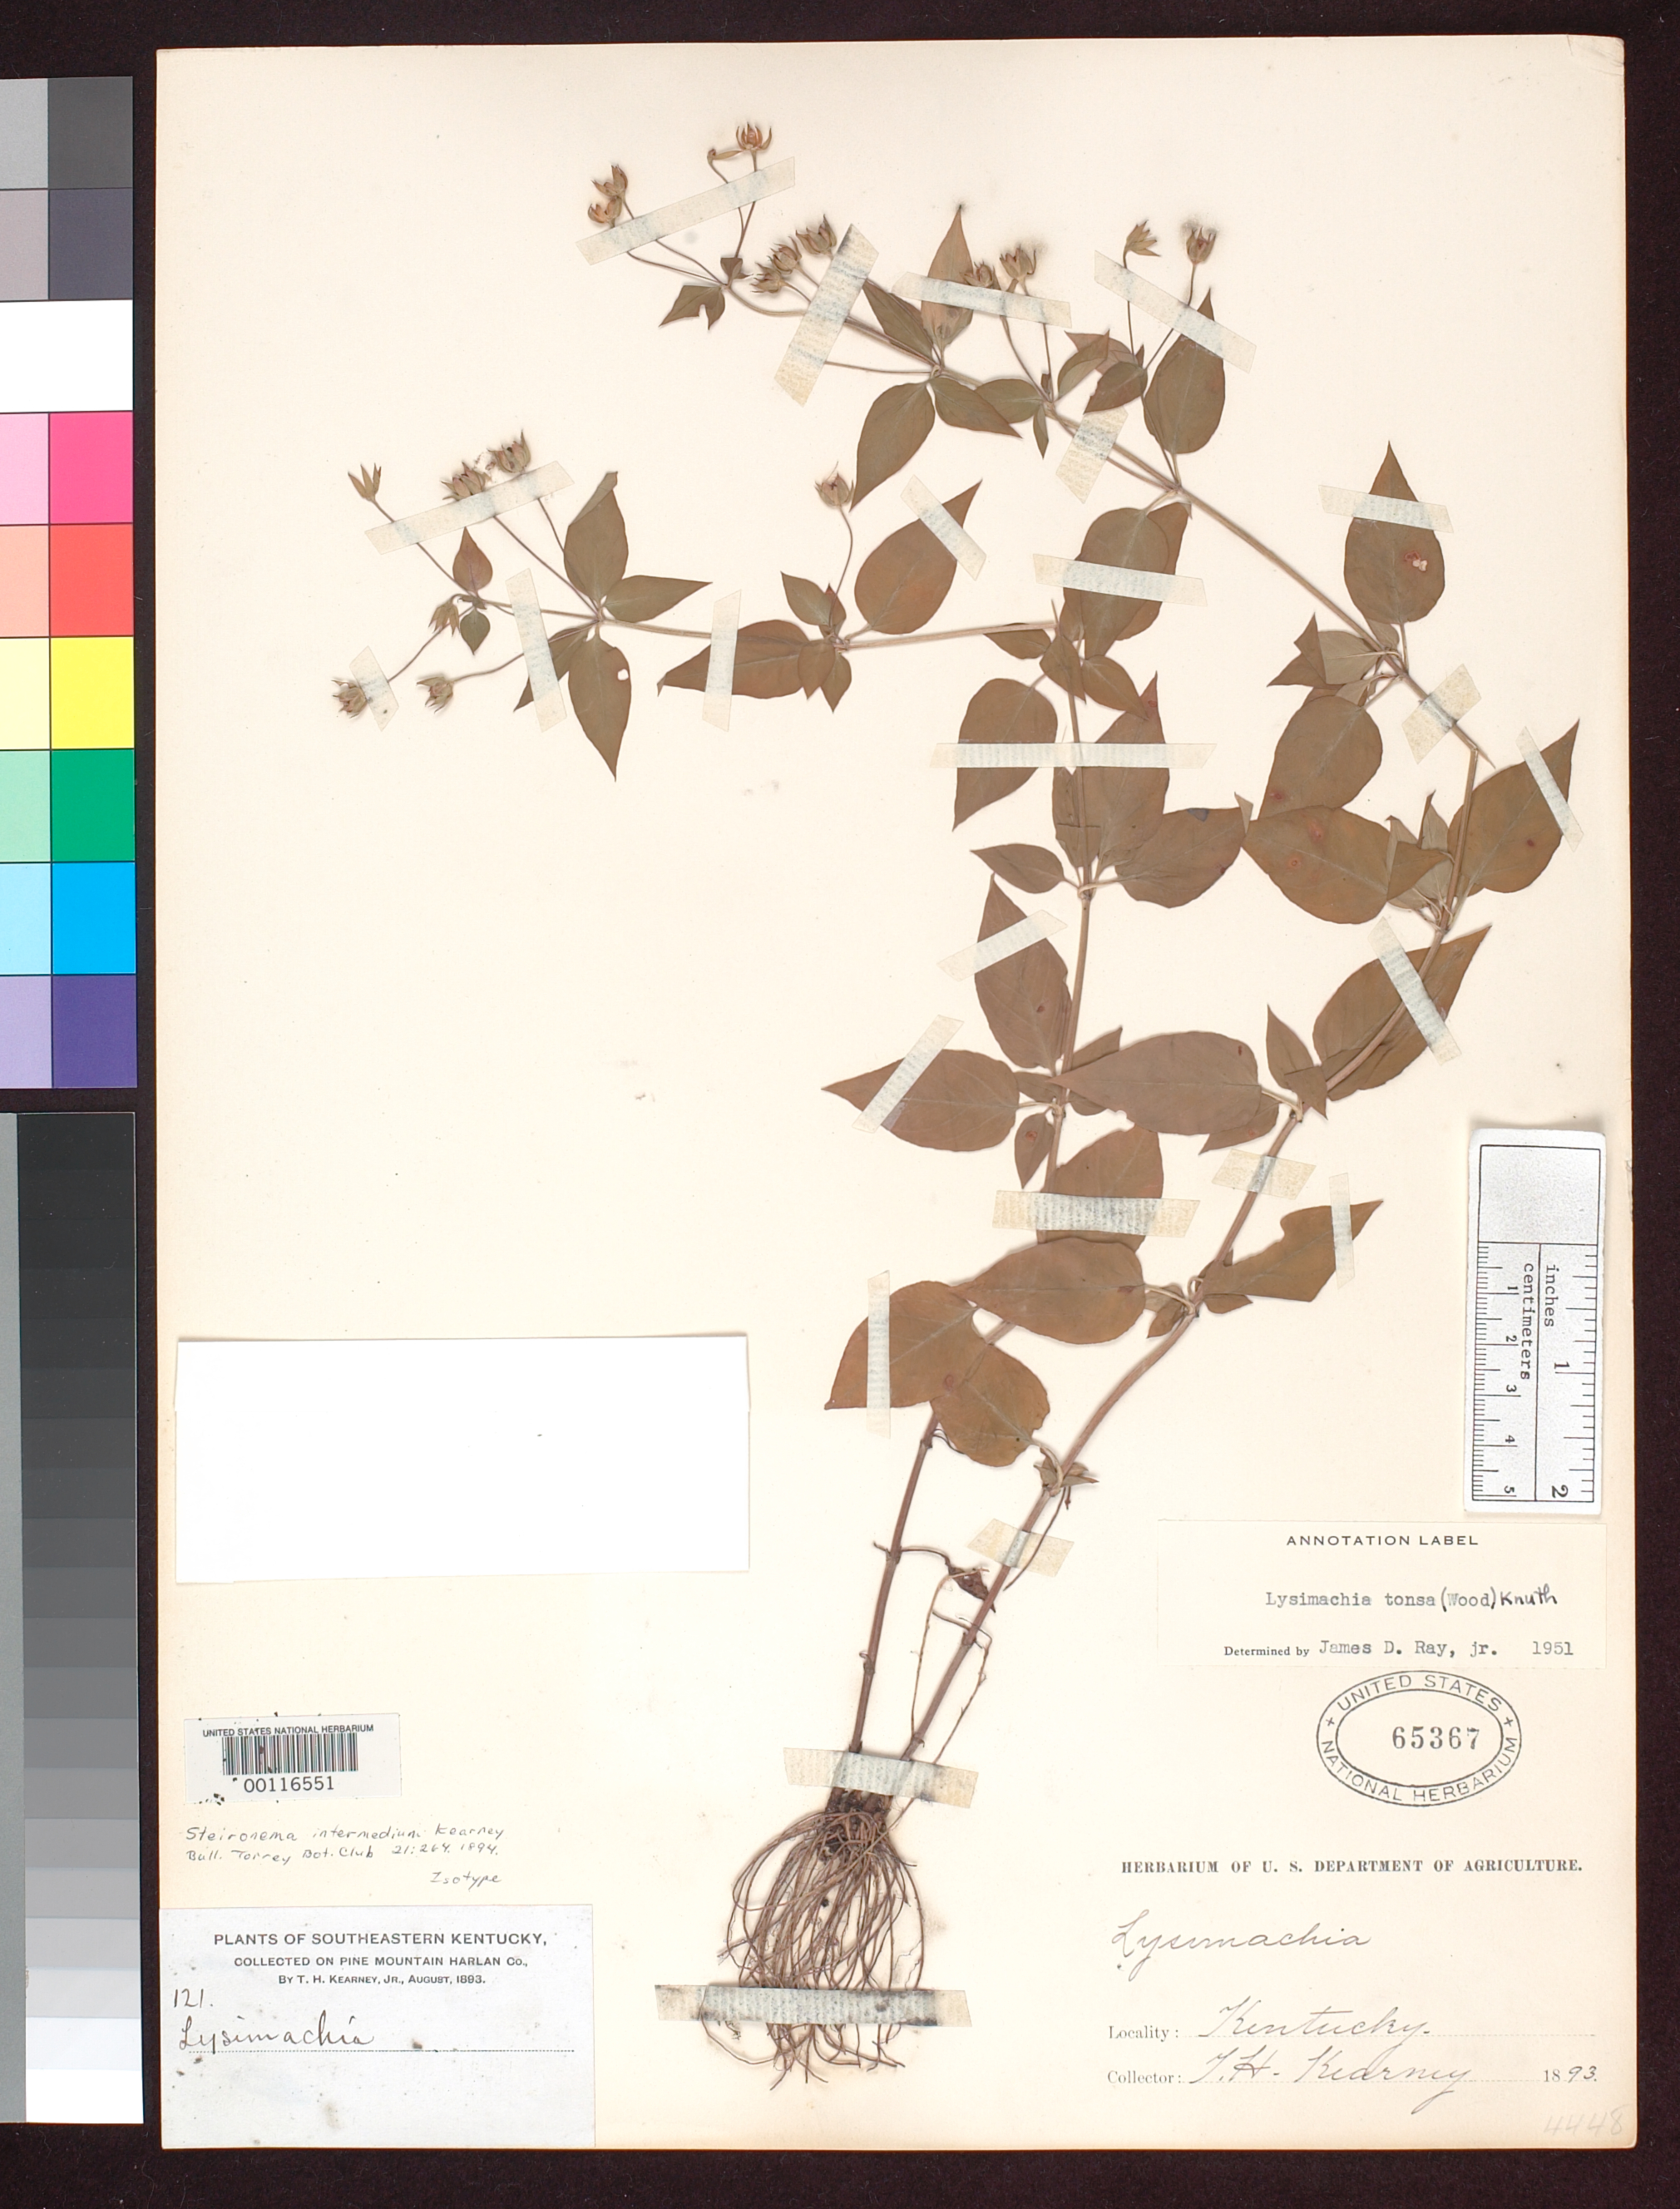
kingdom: Plantae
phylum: Tracheophyta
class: Magnoliopsida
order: Ericales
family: Primulaceae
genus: Steironema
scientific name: Steironema intermedium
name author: Kearney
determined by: Ray, J. D.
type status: Isolectotype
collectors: T. H. Kearney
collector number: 121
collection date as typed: Aug 1893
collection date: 1893-08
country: United States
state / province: Kentucky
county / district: Harlan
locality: Pine Mountain, Harlan Co.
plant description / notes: Annotated as "isotype" in unknown hand.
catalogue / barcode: US 65367